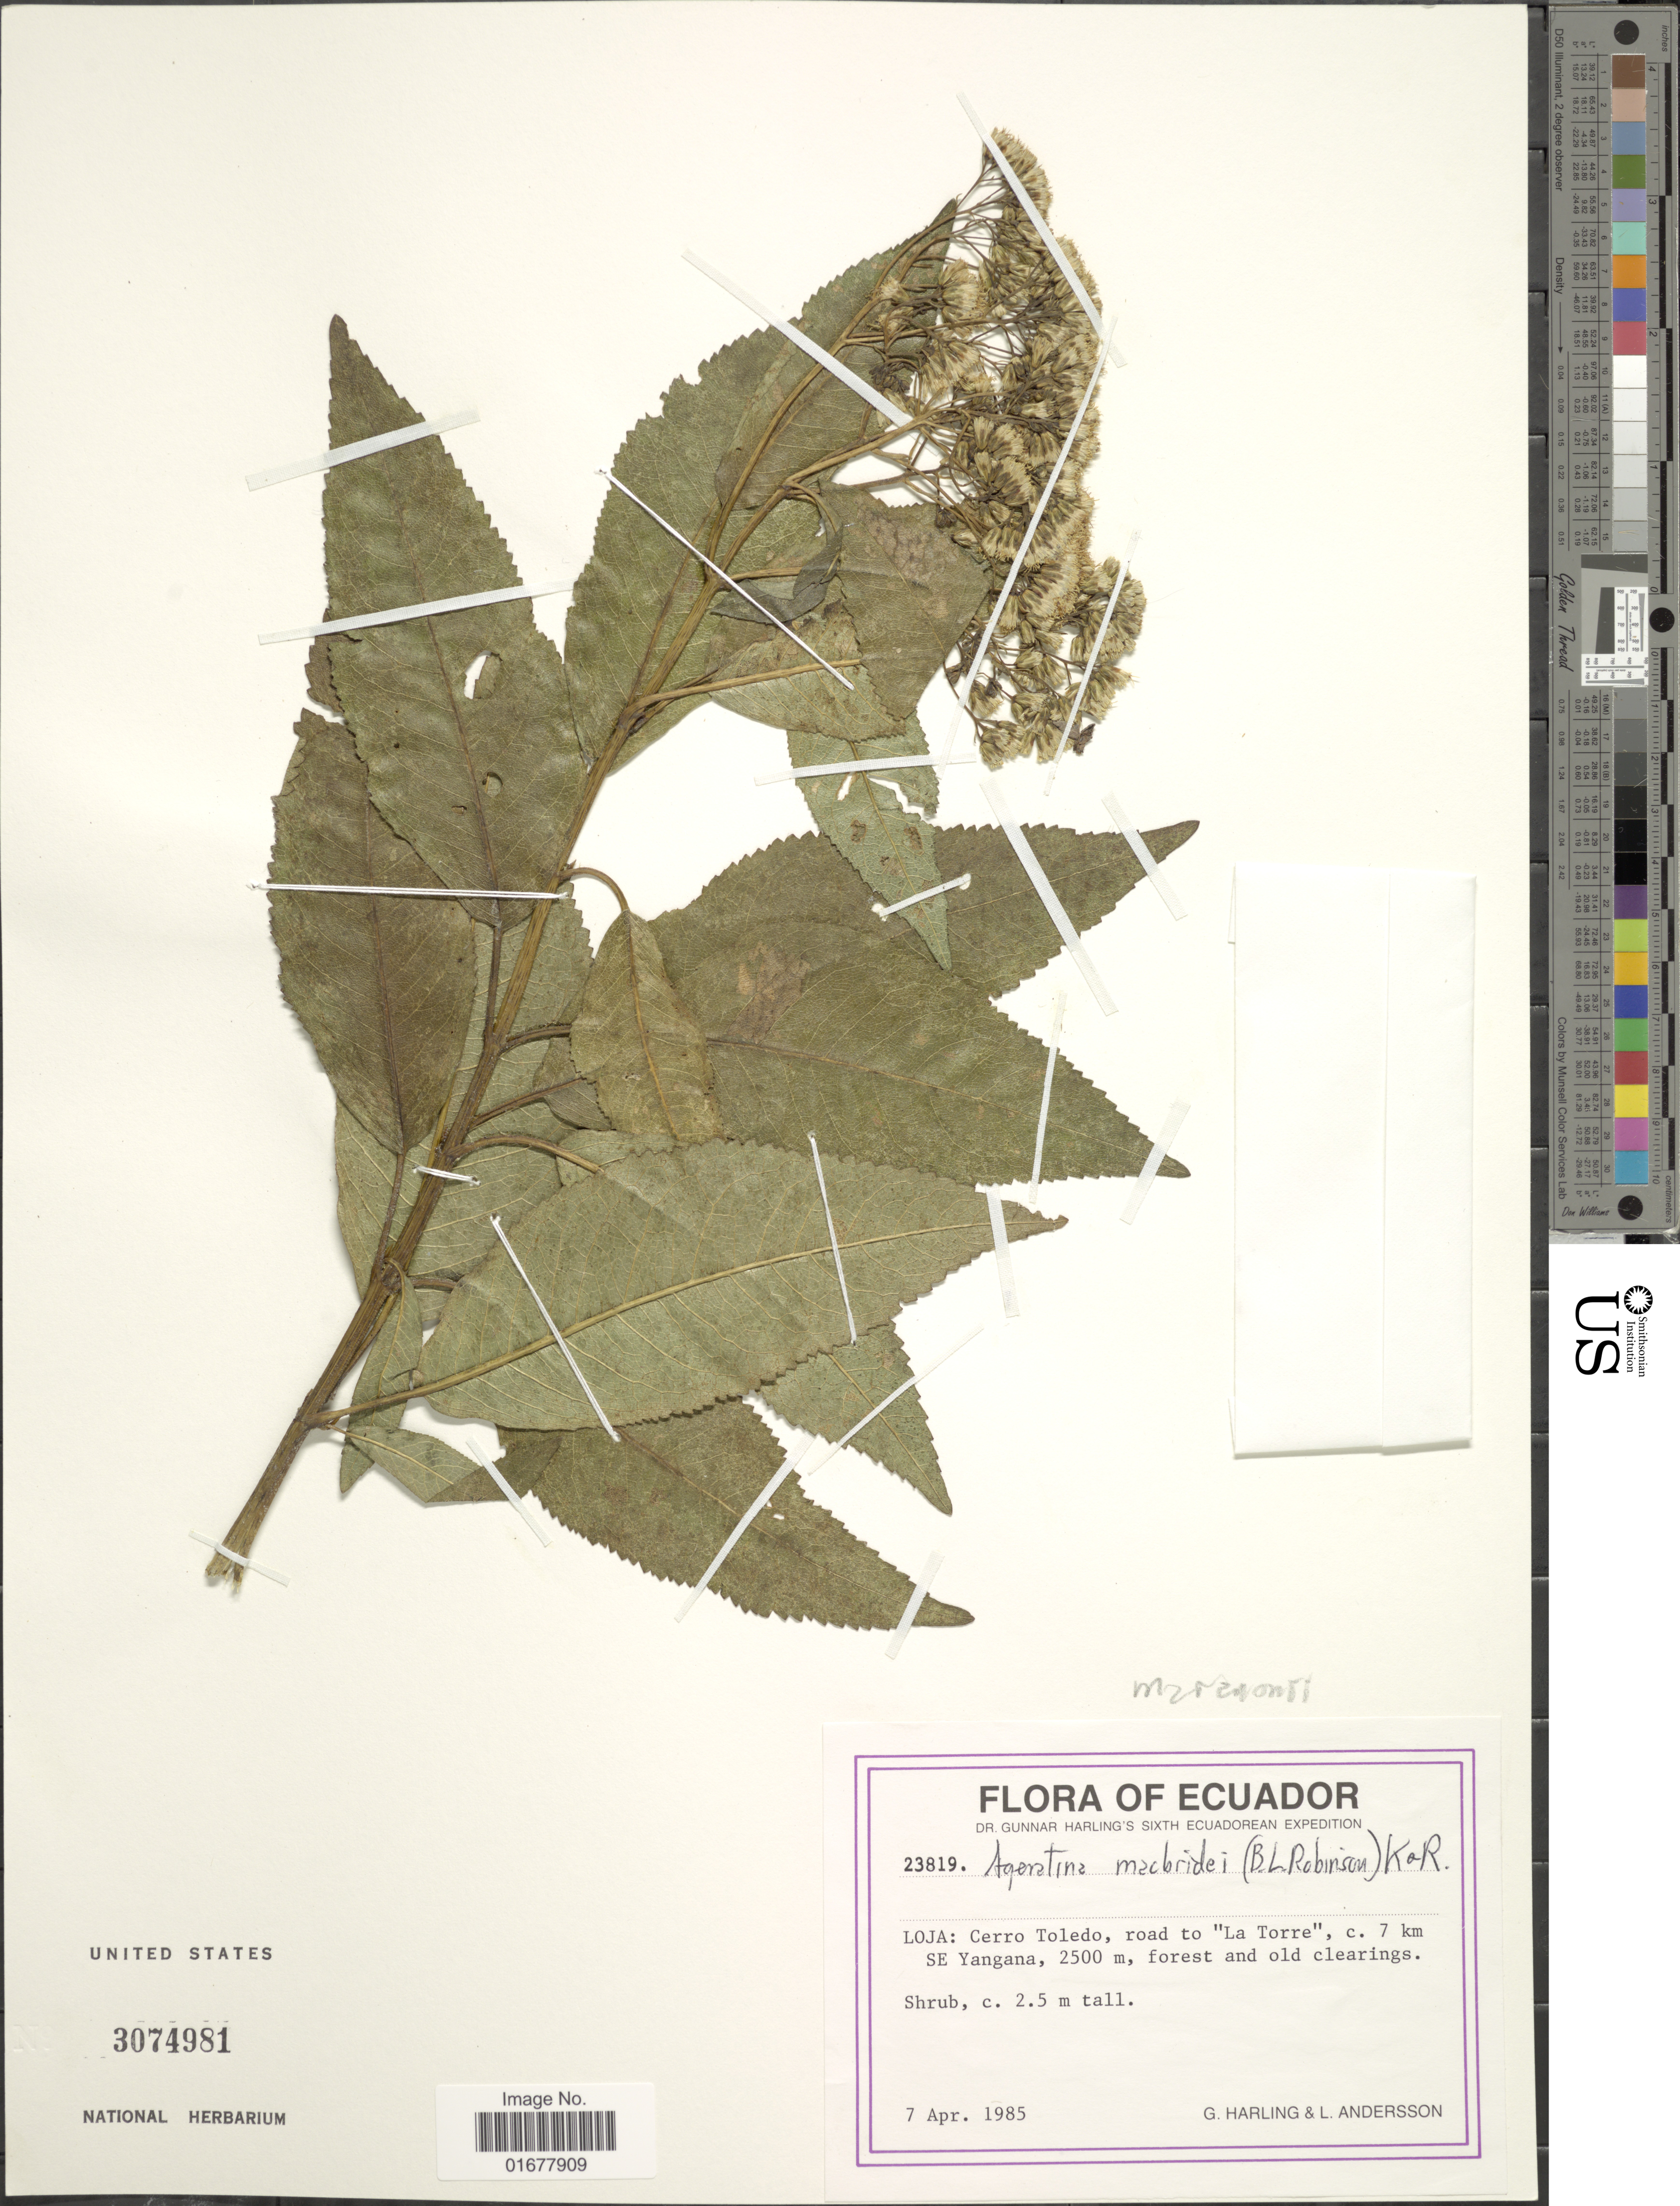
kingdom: Plantae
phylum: Tracheophyta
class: Magnoliopsida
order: Asterales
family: Asteraceae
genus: Ageratina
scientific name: Ageratina maranonii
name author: H. Rob.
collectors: G. Harling & L. Andersson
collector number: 23819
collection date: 1985-04-07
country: Ecuador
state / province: Loja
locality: Cerro Toledo, road to "La Torre" , 7 km SE Yangana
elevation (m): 2500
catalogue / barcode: US 3074981